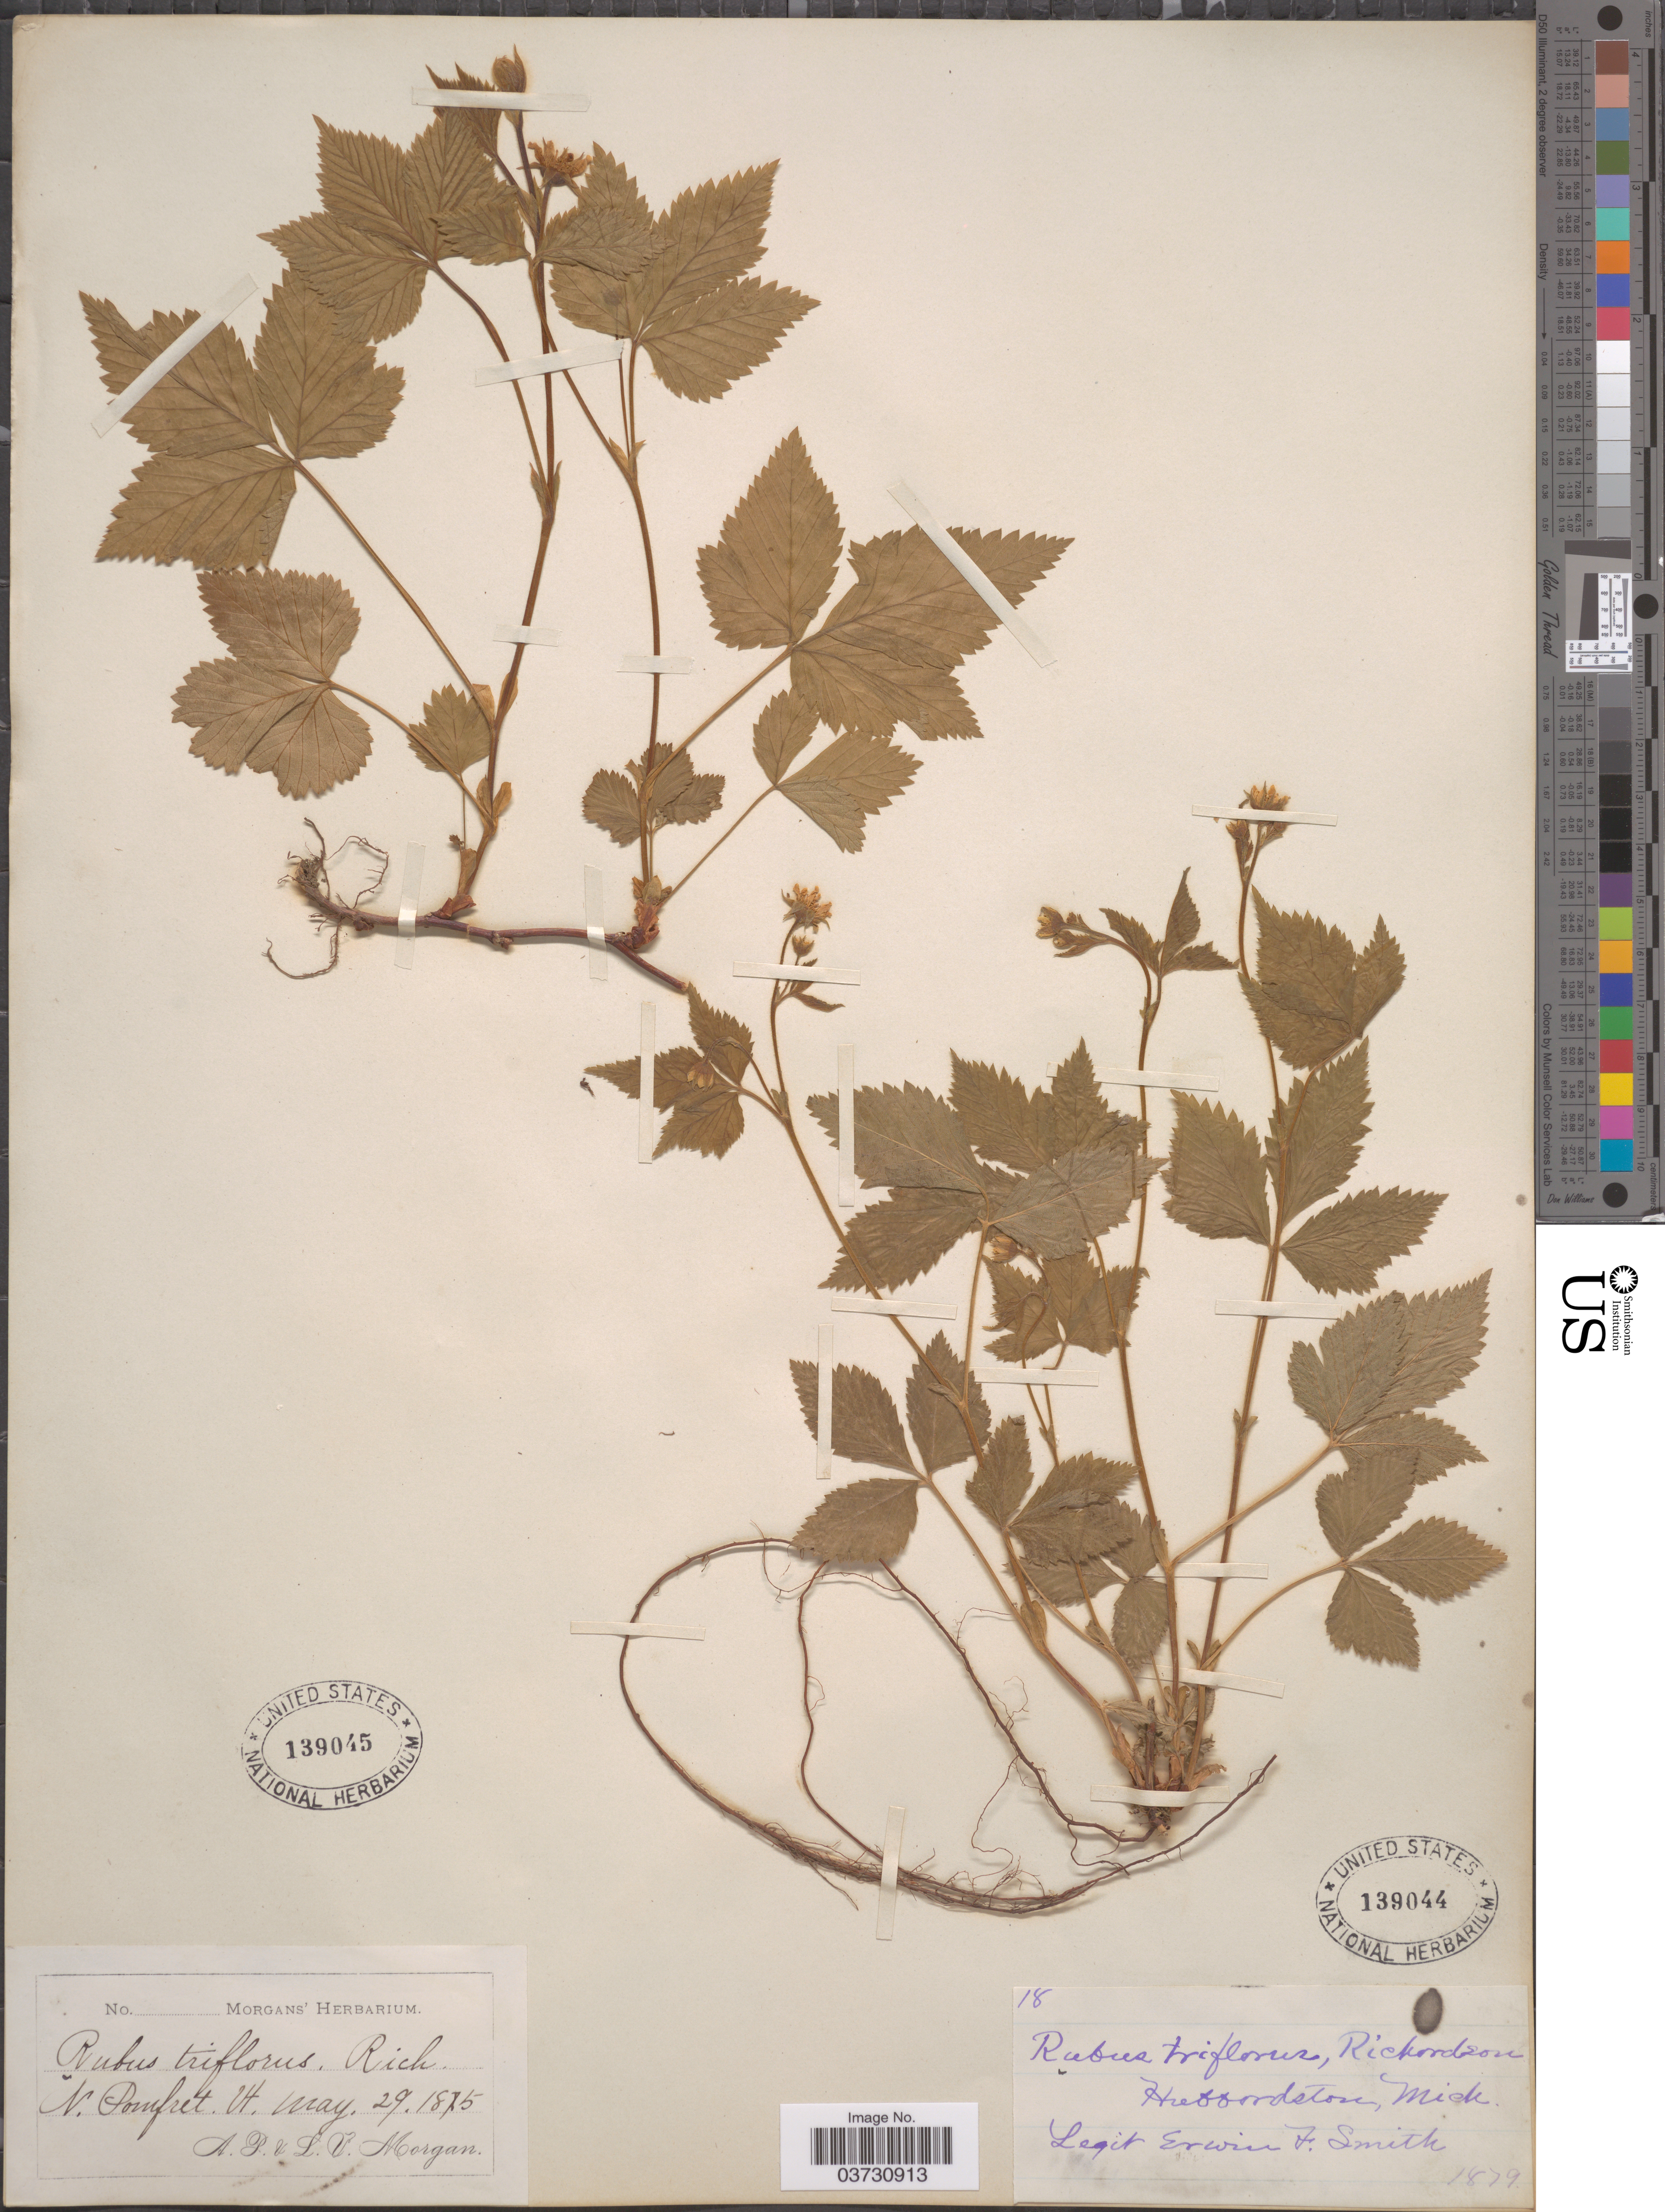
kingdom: Plantae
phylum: Tracheophyta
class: Magnoliopsida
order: Rosales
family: Rosaceae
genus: Rubus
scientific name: Rubus pubescens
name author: Raf.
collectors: A. Morgan & L. Morgan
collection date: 1875-05-29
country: United States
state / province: Vermont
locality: N. Pomfret.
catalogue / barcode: US 139045-2